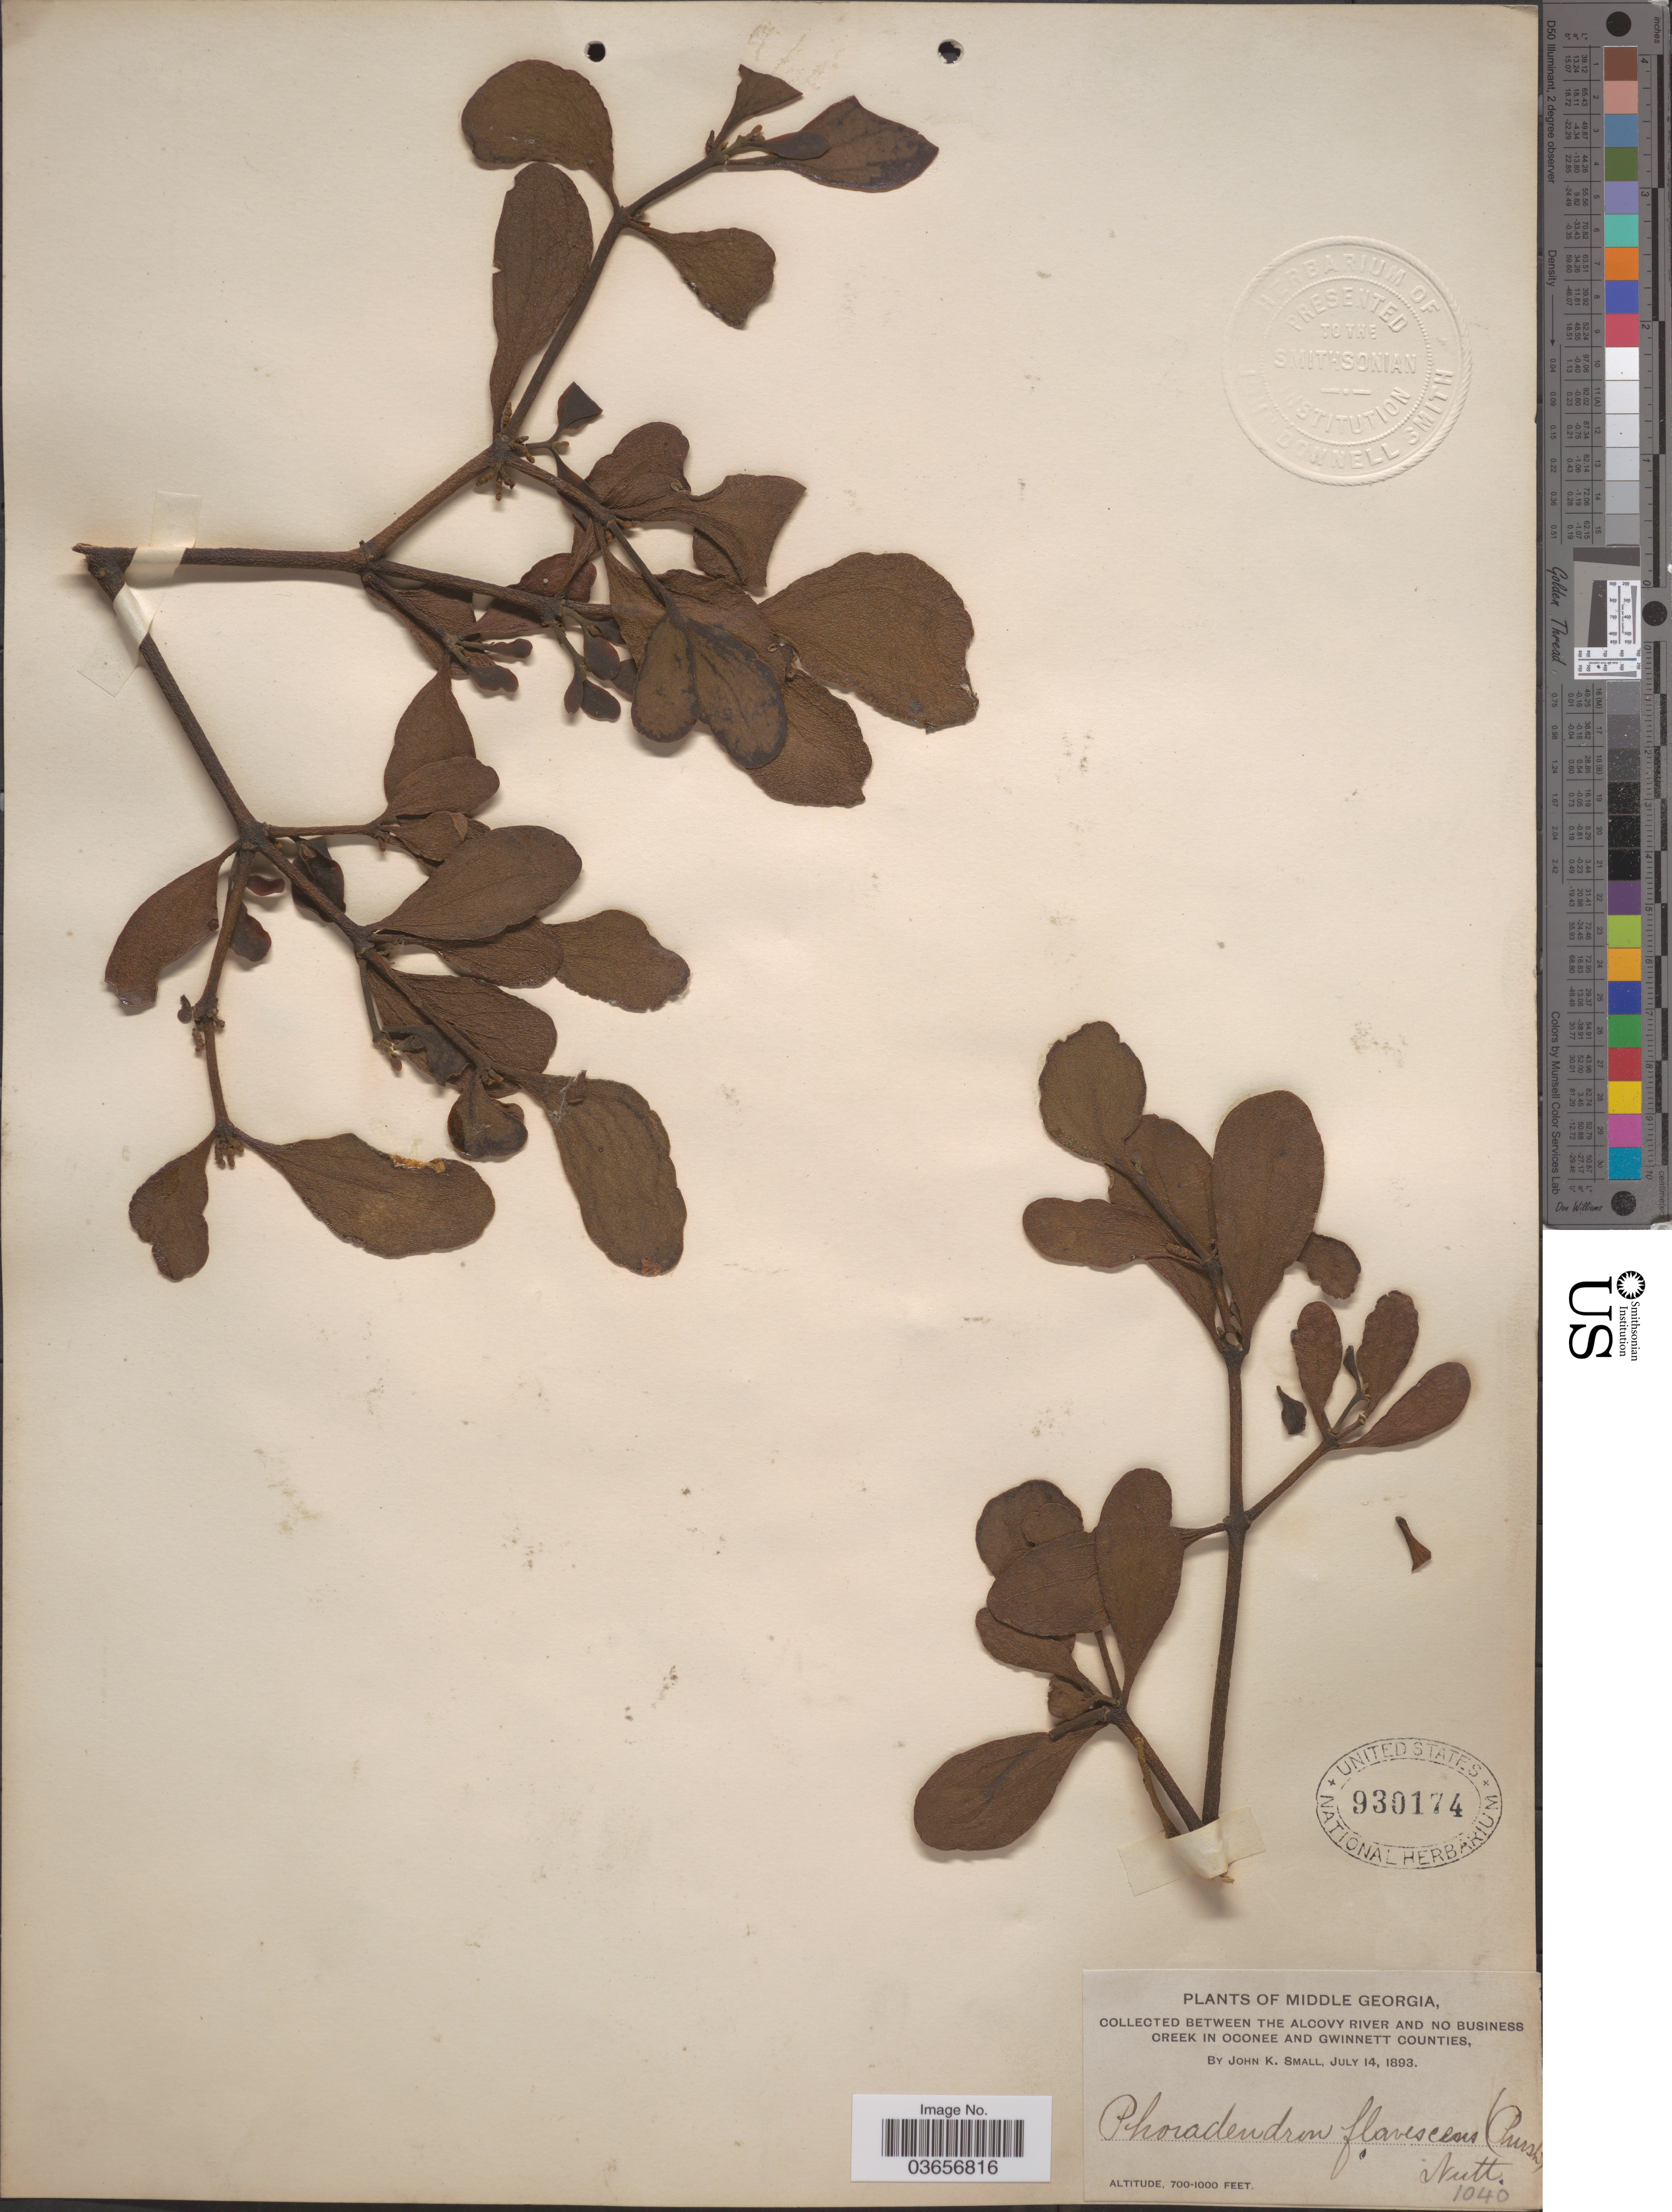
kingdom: Plantae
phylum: Tracheophyta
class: Magnoliopsida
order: Santalales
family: Viscaceae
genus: Phoradendron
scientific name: Phoradendron flavescens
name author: Nutt.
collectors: J. K. Small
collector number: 1040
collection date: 1893-07-14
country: United States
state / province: Georgia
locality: Middle Georgia. Between the Alcovy River and No Business Creek in Oconee and Gwinnett Counties.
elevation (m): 213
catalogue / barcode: US 930174